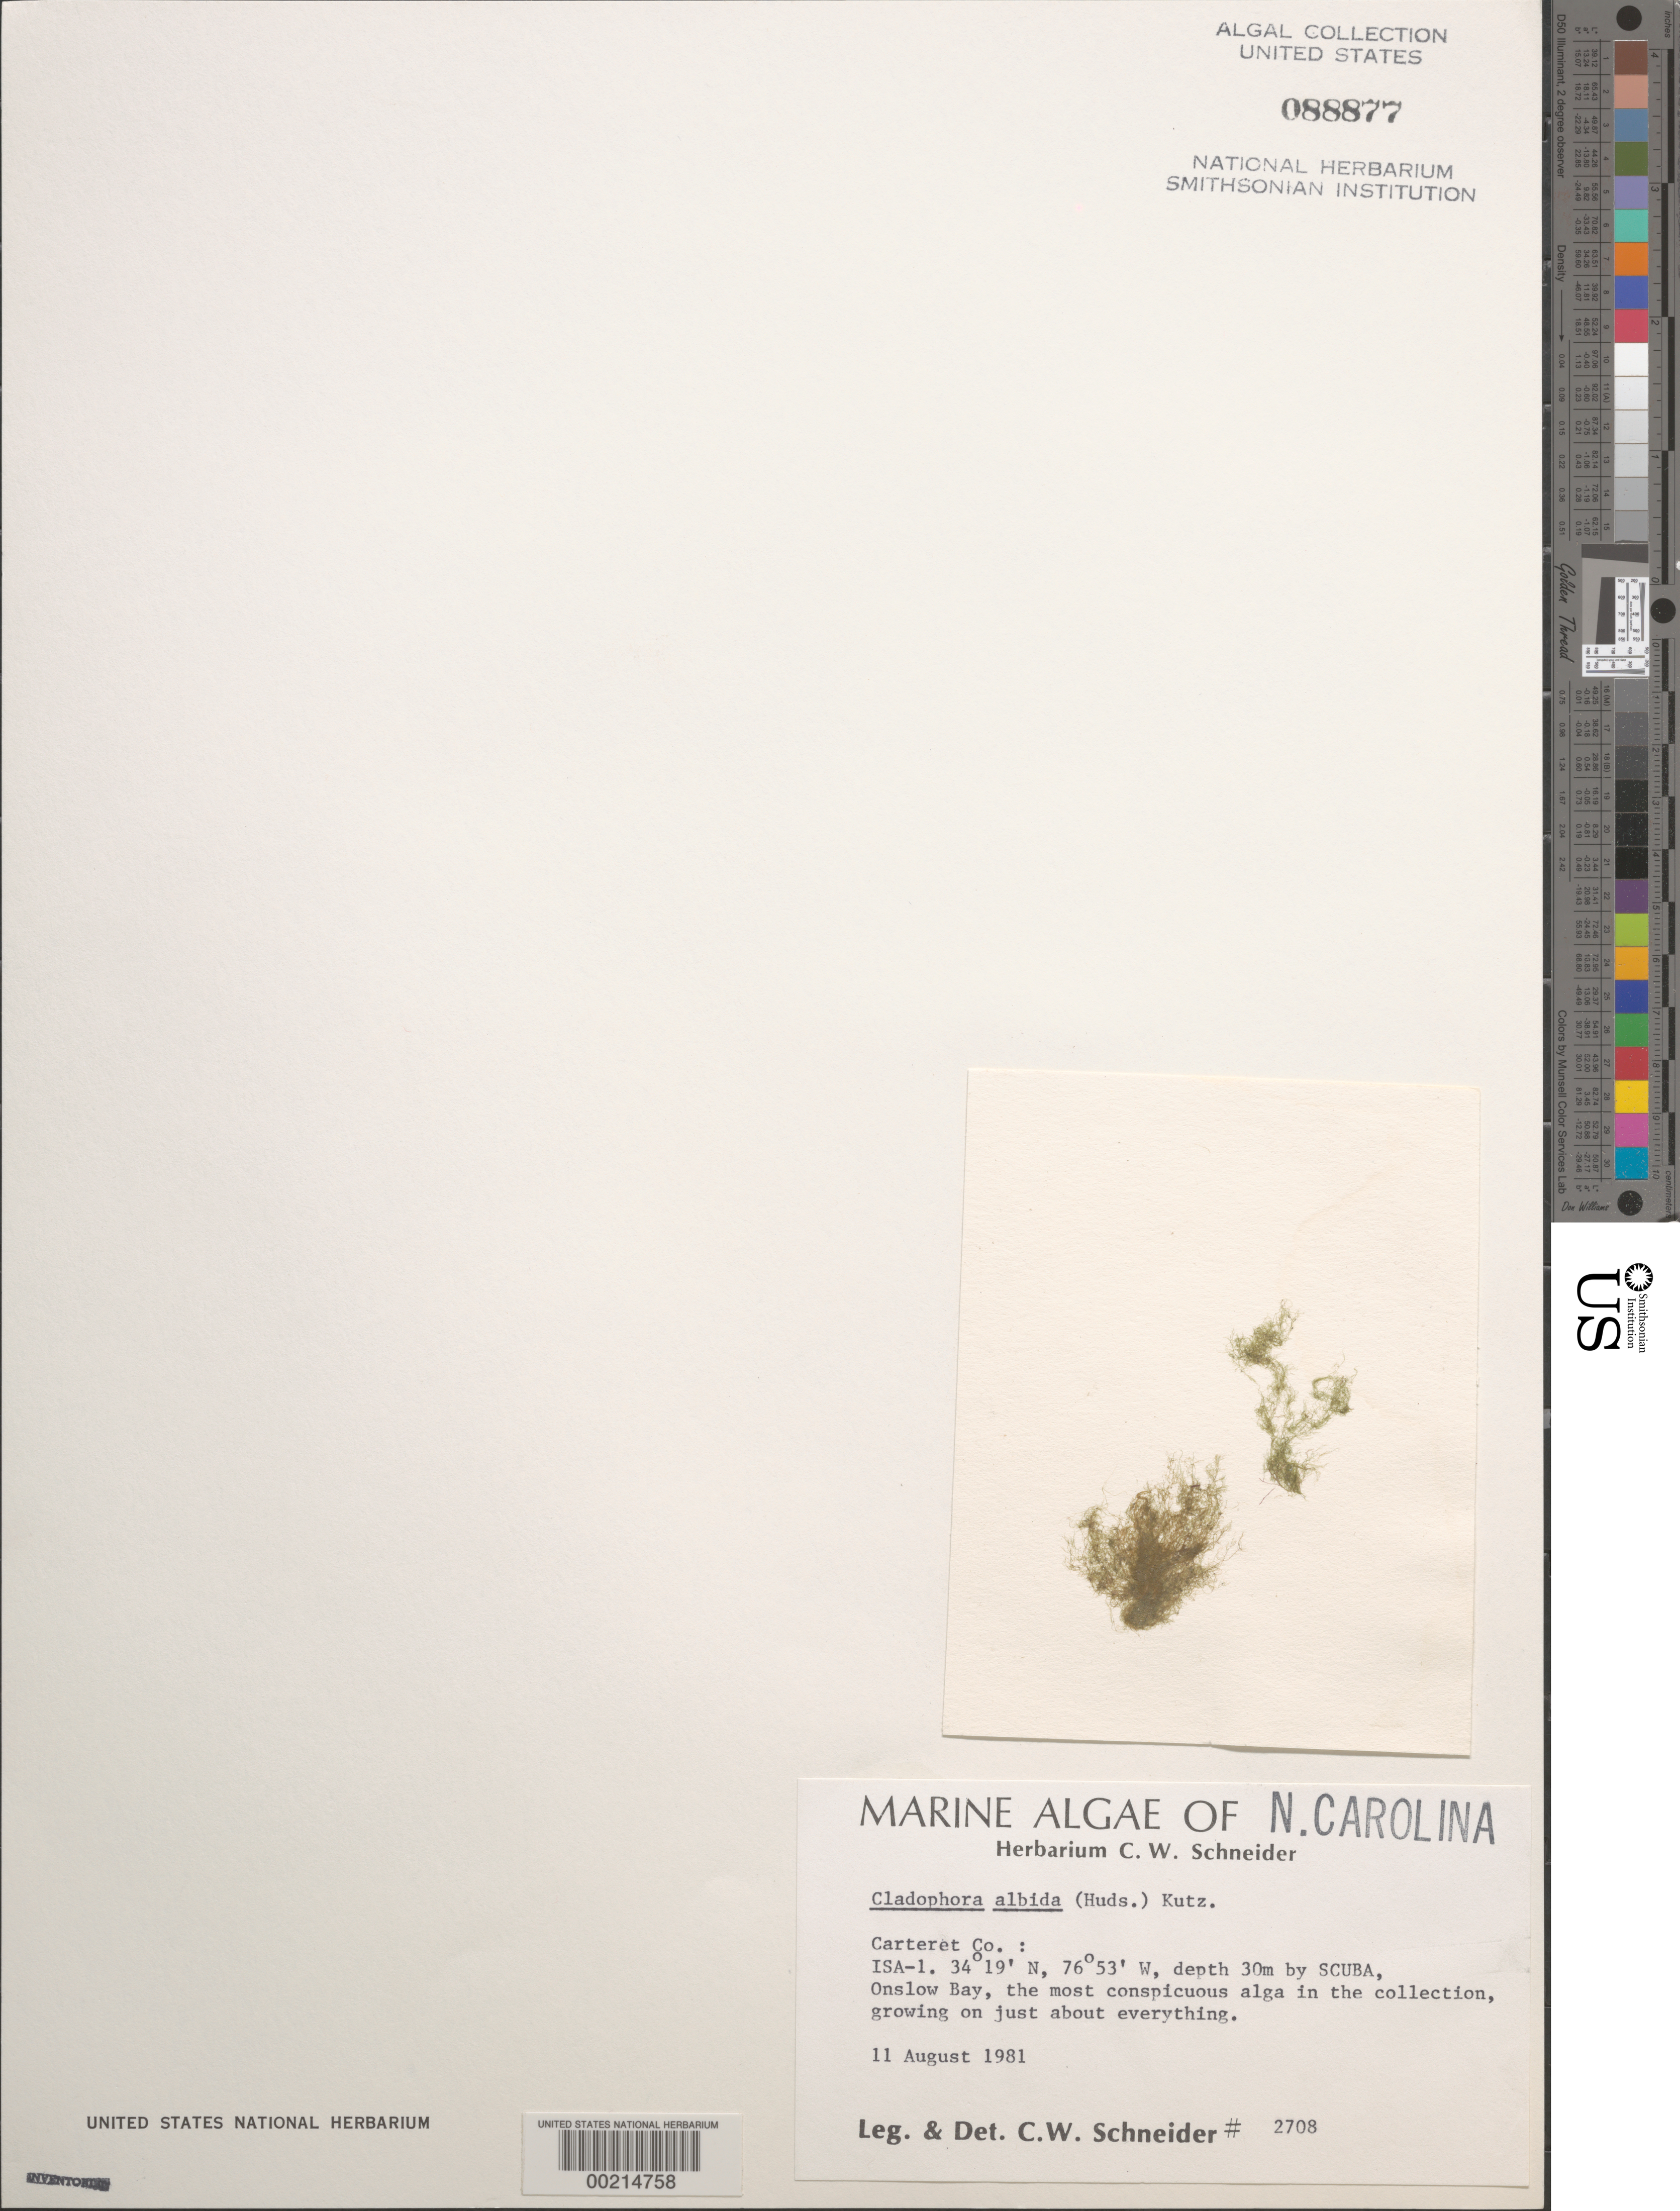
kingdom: Plantae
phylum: Chlorophyta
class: Ulvophyceae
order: Cladophorales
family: Cladophoraceae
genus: Cladophora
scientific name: Cladophora albida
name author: (Nees) Kütz.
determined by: Schneider, C. W.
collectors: C. W. Schneider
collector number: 2708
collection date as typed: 11 Aug 1981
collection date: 1981-08-11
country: United States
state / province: North Carolina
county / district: Carteret County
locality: Onslow Bay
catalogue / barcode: US 88877